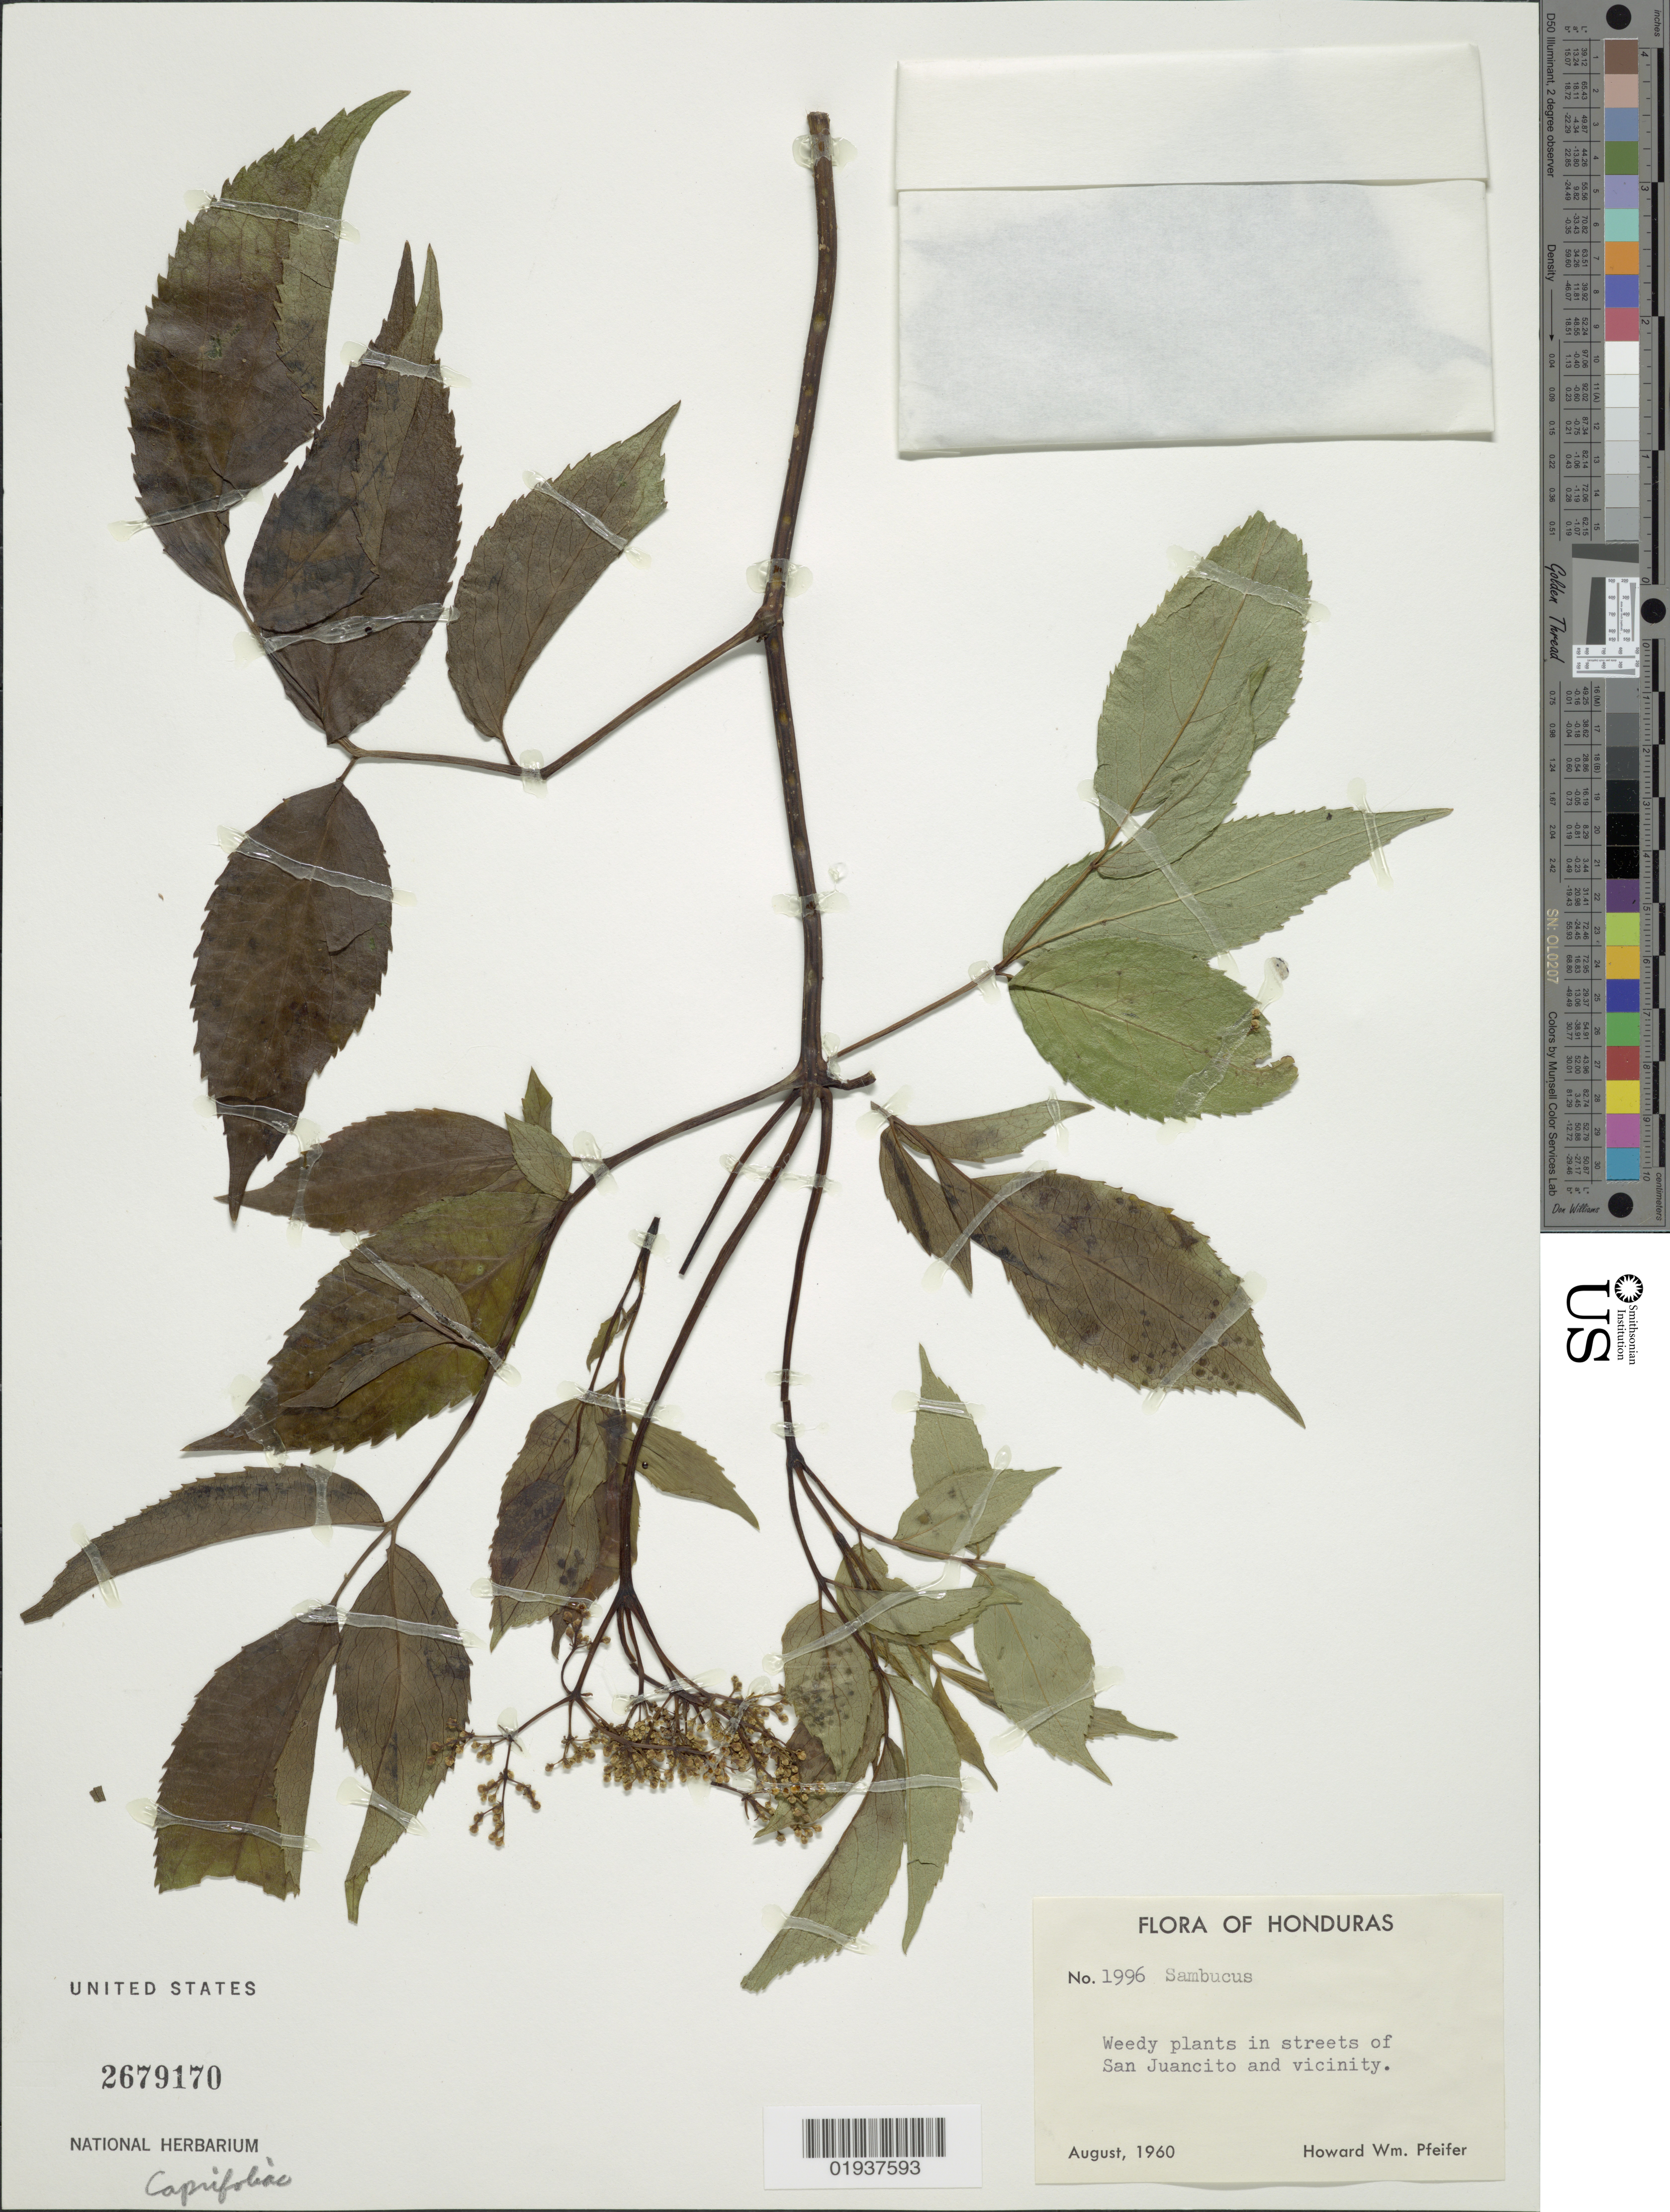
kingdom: Plantae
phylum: Tracheophyta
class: Magnoliopsida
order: Dipsacales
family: Viburnaceae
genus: Sambucus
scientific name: Sambucus sp.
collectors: H. W. Pfeifer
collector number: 1996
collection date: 1960-08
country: Honduras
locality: Weedy plants in streets of San Juancito and vicinity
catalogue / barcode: US 2679170